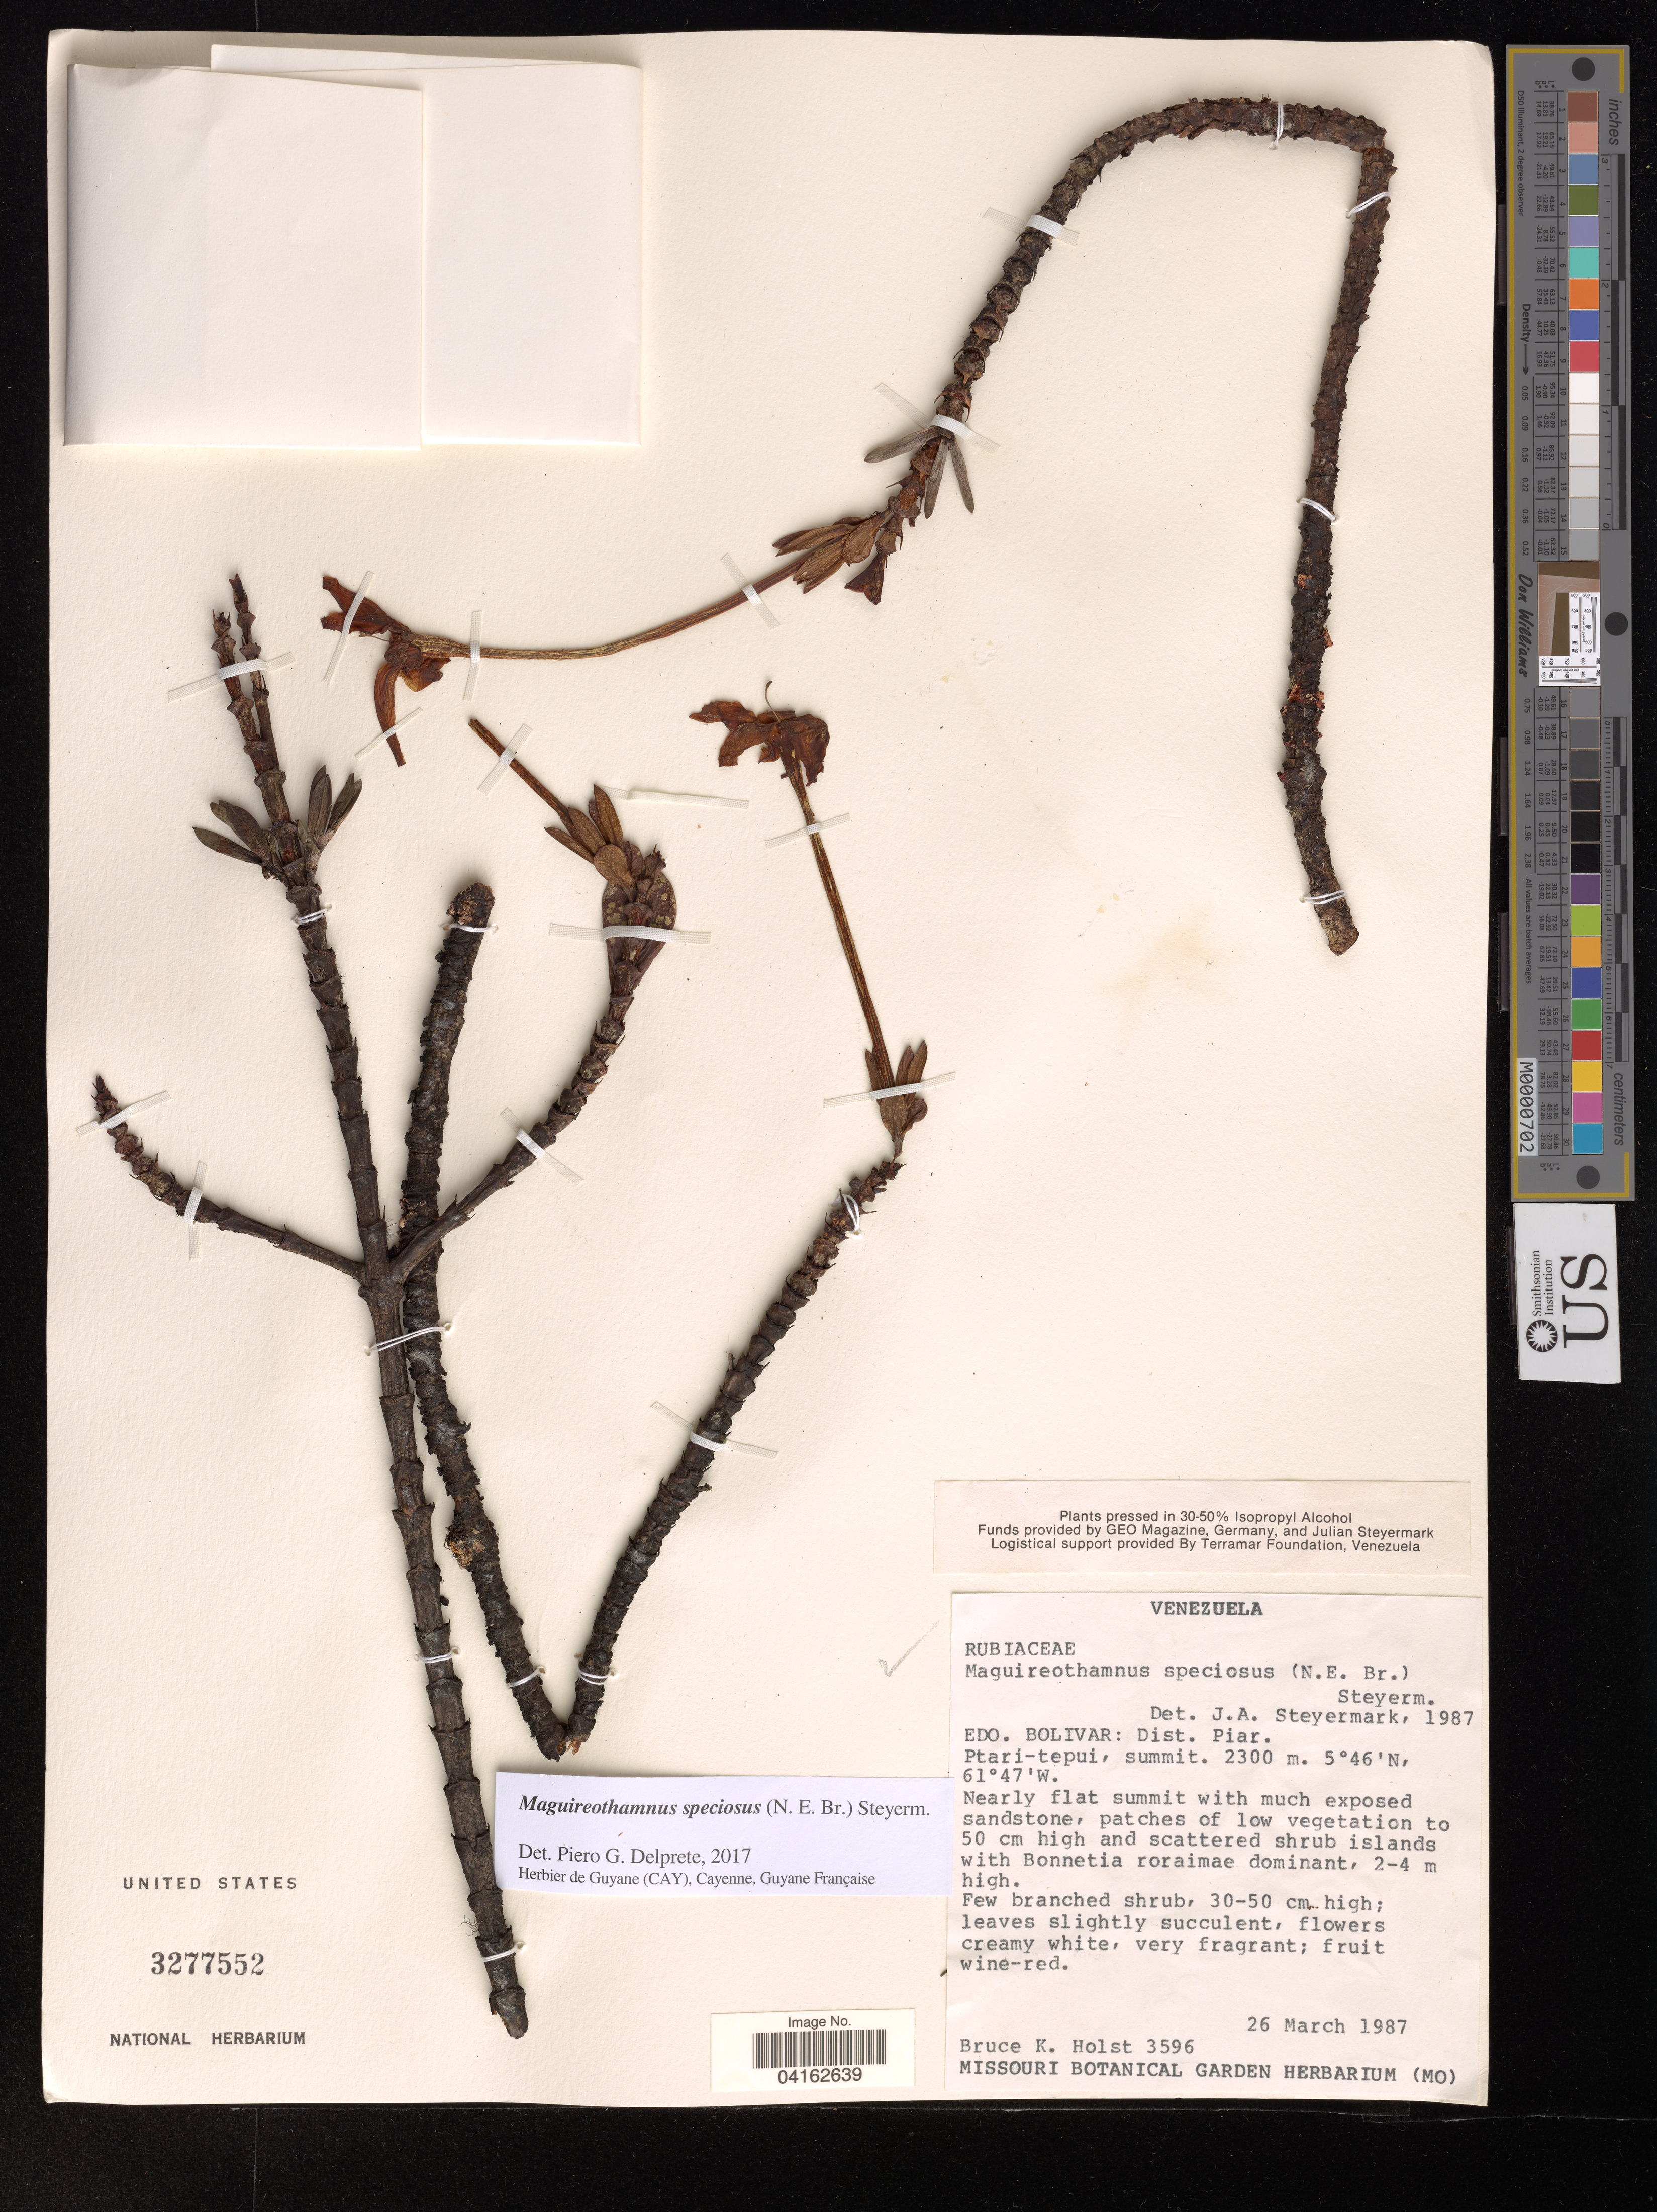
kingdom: Plantae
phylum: Tracheophyta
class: Magnoliopsida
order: Gentianales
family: Rubiaceae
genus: Maguireothamnus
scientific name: Maguireothamnus speciosus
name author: (N.E. Br.) Steyerm.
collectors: B. Holst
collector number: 3596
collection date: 1987-03-26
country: Venezuela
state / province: Bolivar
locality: Dist. Piar. Ptari-tepui, summit.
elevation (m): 2300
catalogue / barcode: US 3277552